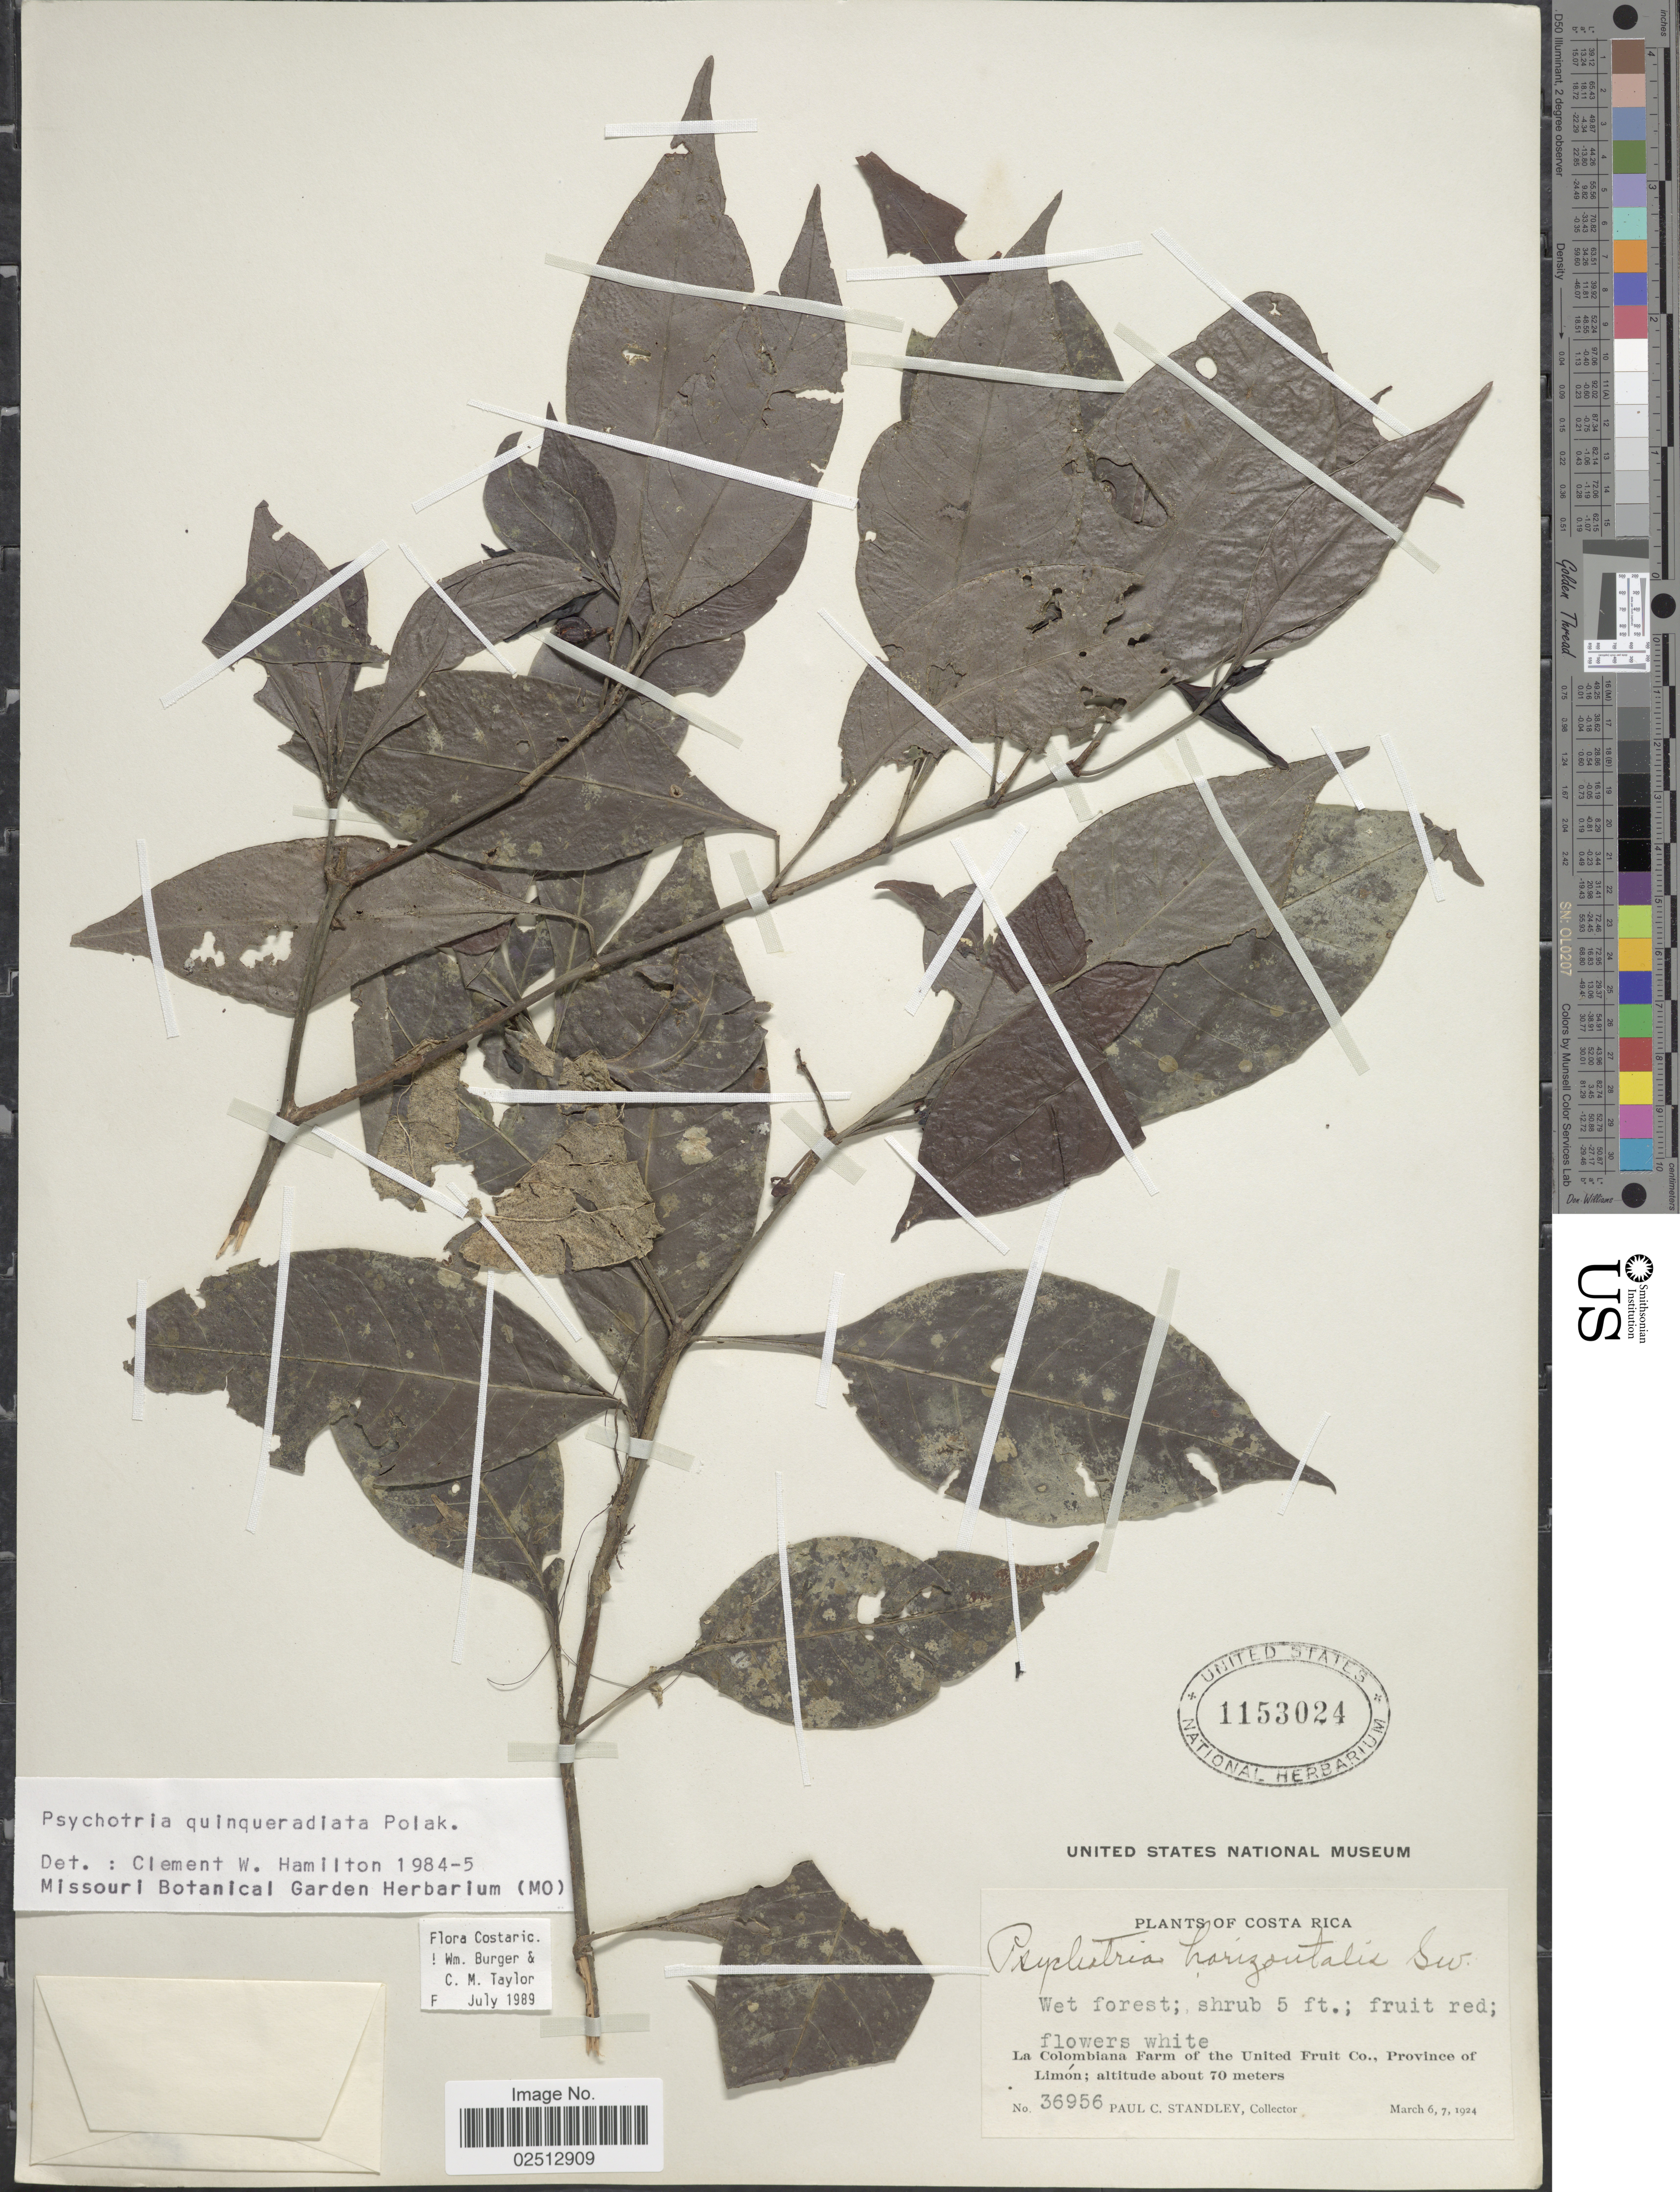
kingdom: Plantae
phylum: Tracheophyta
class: Magnoliopsida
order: Gentianales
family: Rubiaceae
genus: Psychotria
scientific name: Psychotria quinqueradiata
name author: Pol.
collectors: P. C. Standley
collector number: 36956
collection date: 1924-03-06/1924-03-07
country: Costa Rica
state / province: Limón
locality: La Colombiana Farm of the United Fruit Co., Province of Limon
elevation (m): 70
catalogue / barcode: US 1153024